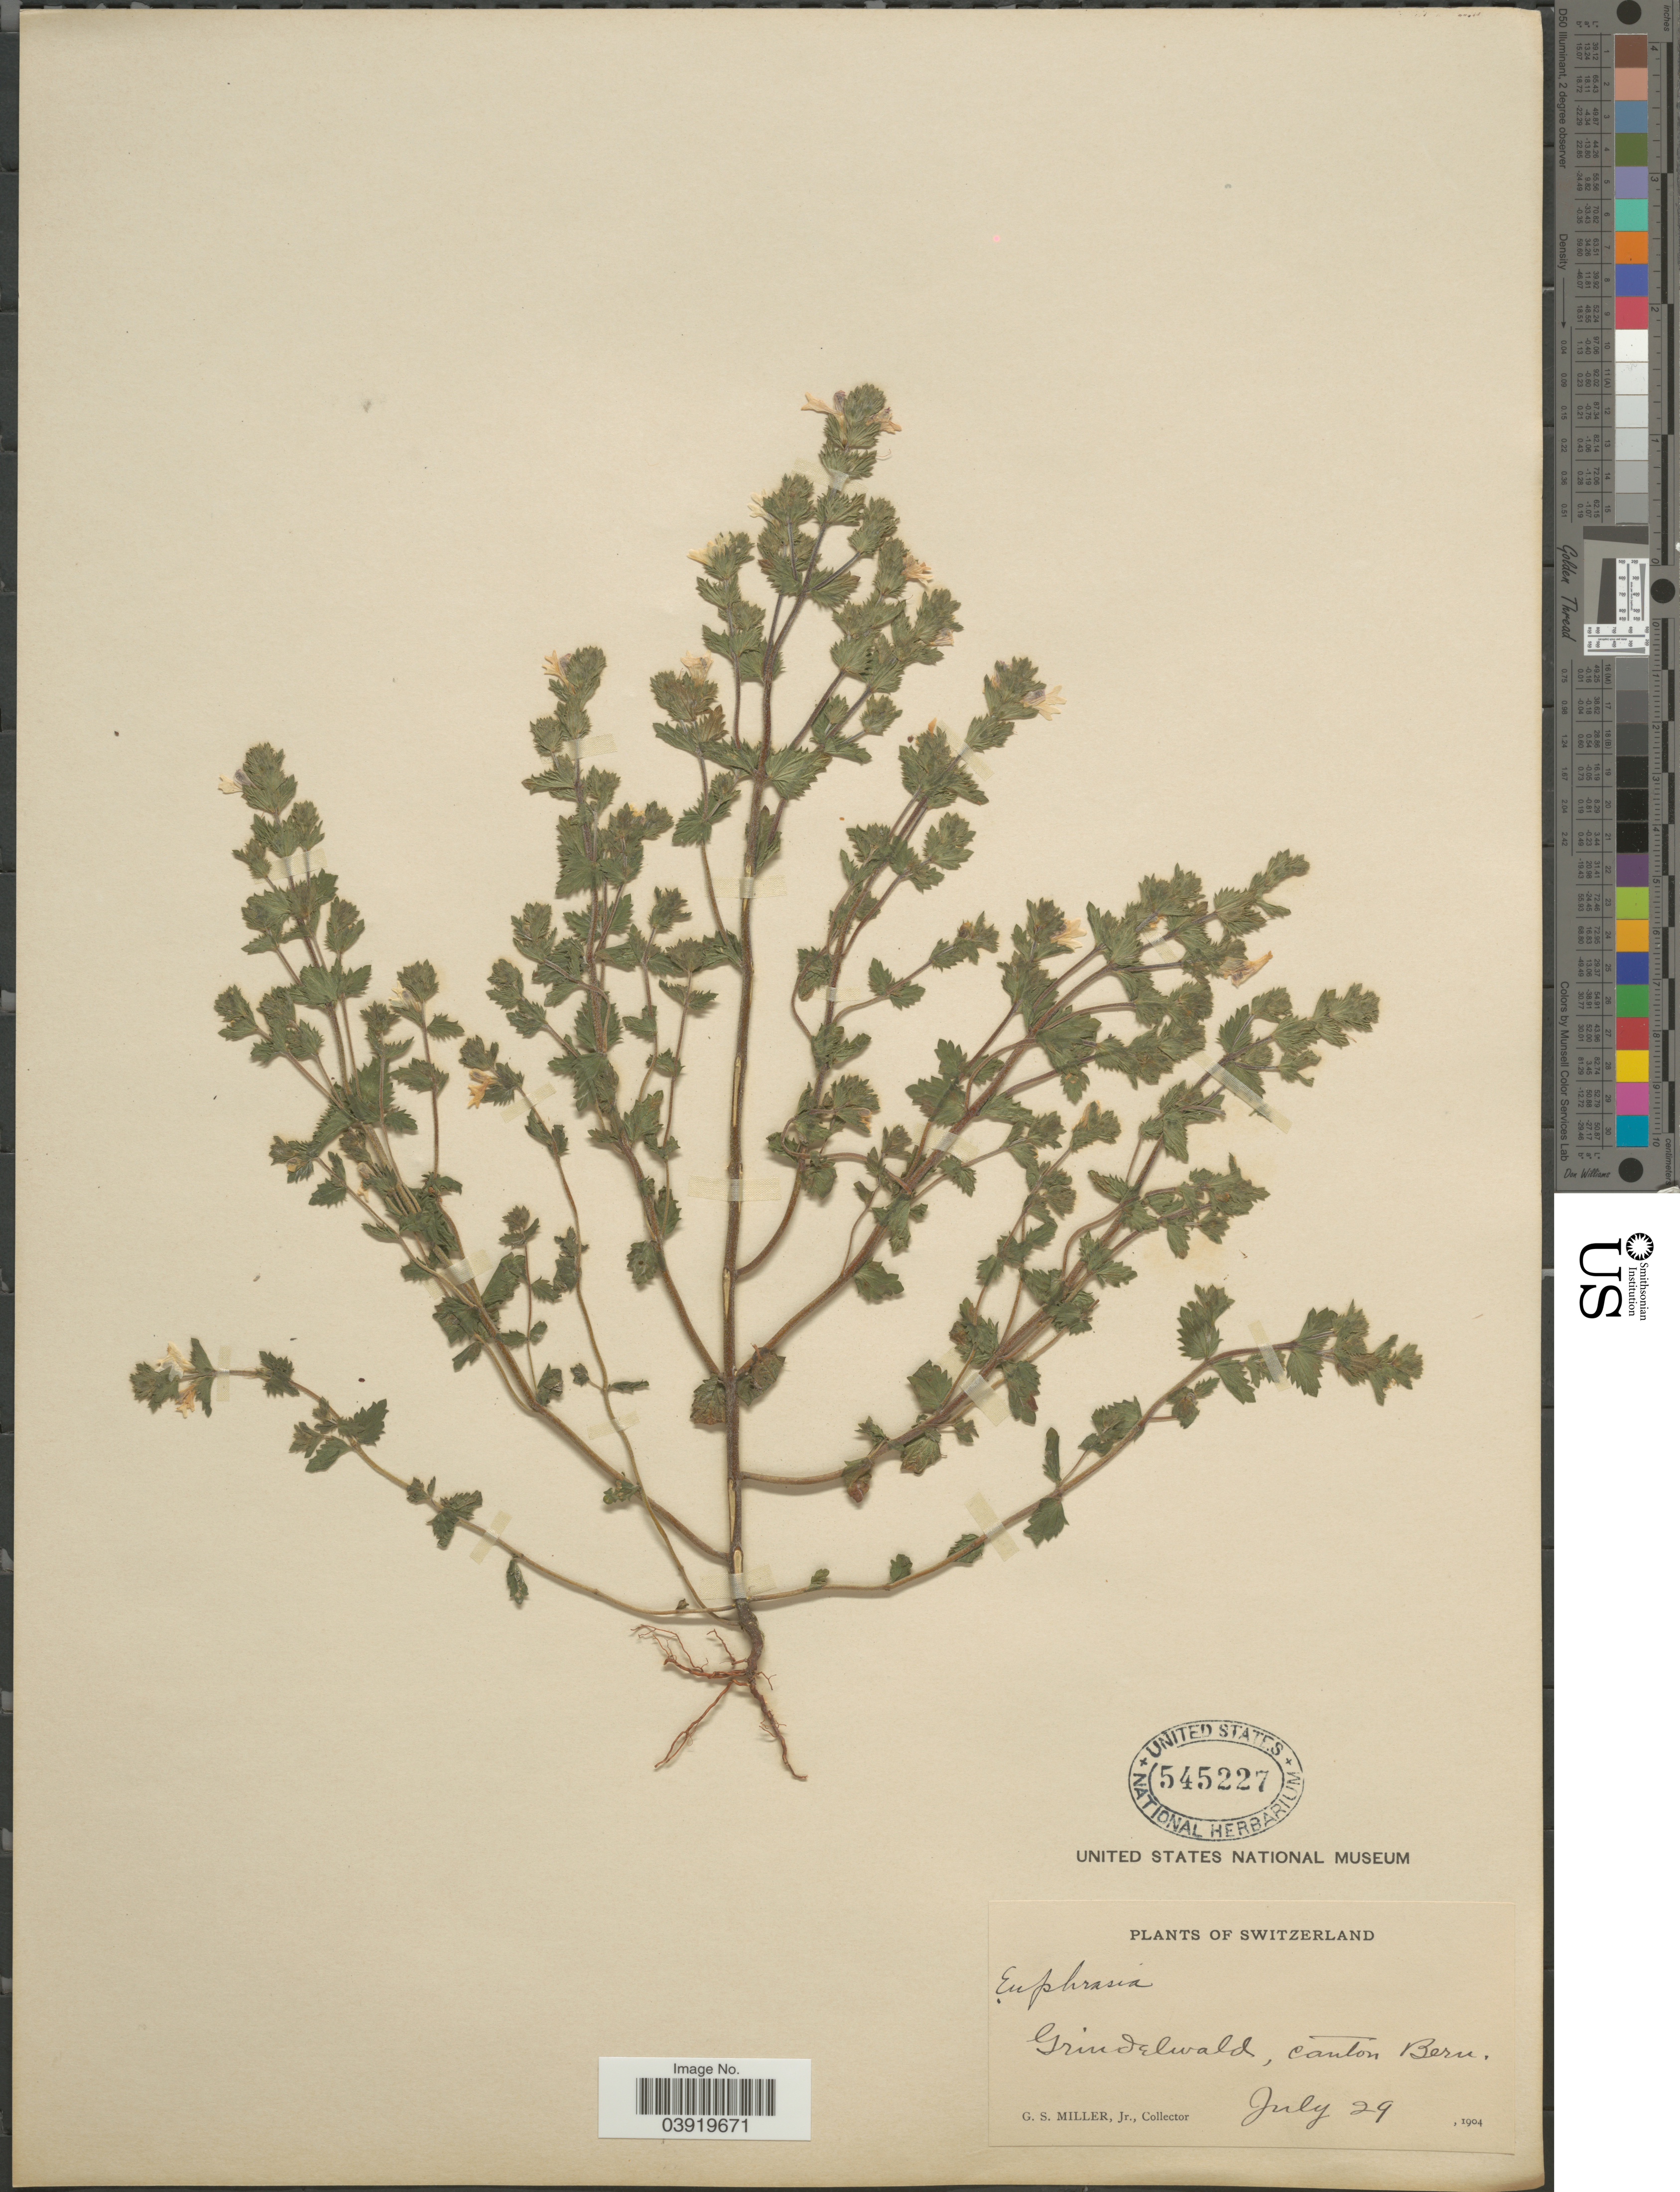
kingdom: Plantae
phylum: Tracheophyta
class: Magnoliopsida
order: Lamiales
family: Orobanchaceae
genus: Euphrasia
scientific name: Euphrasia sp.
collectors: G. S. Miller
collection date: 1904-07-29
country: Switzerland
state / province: Bern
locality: Grindelwald, canton Bern.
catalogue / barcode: US 545227